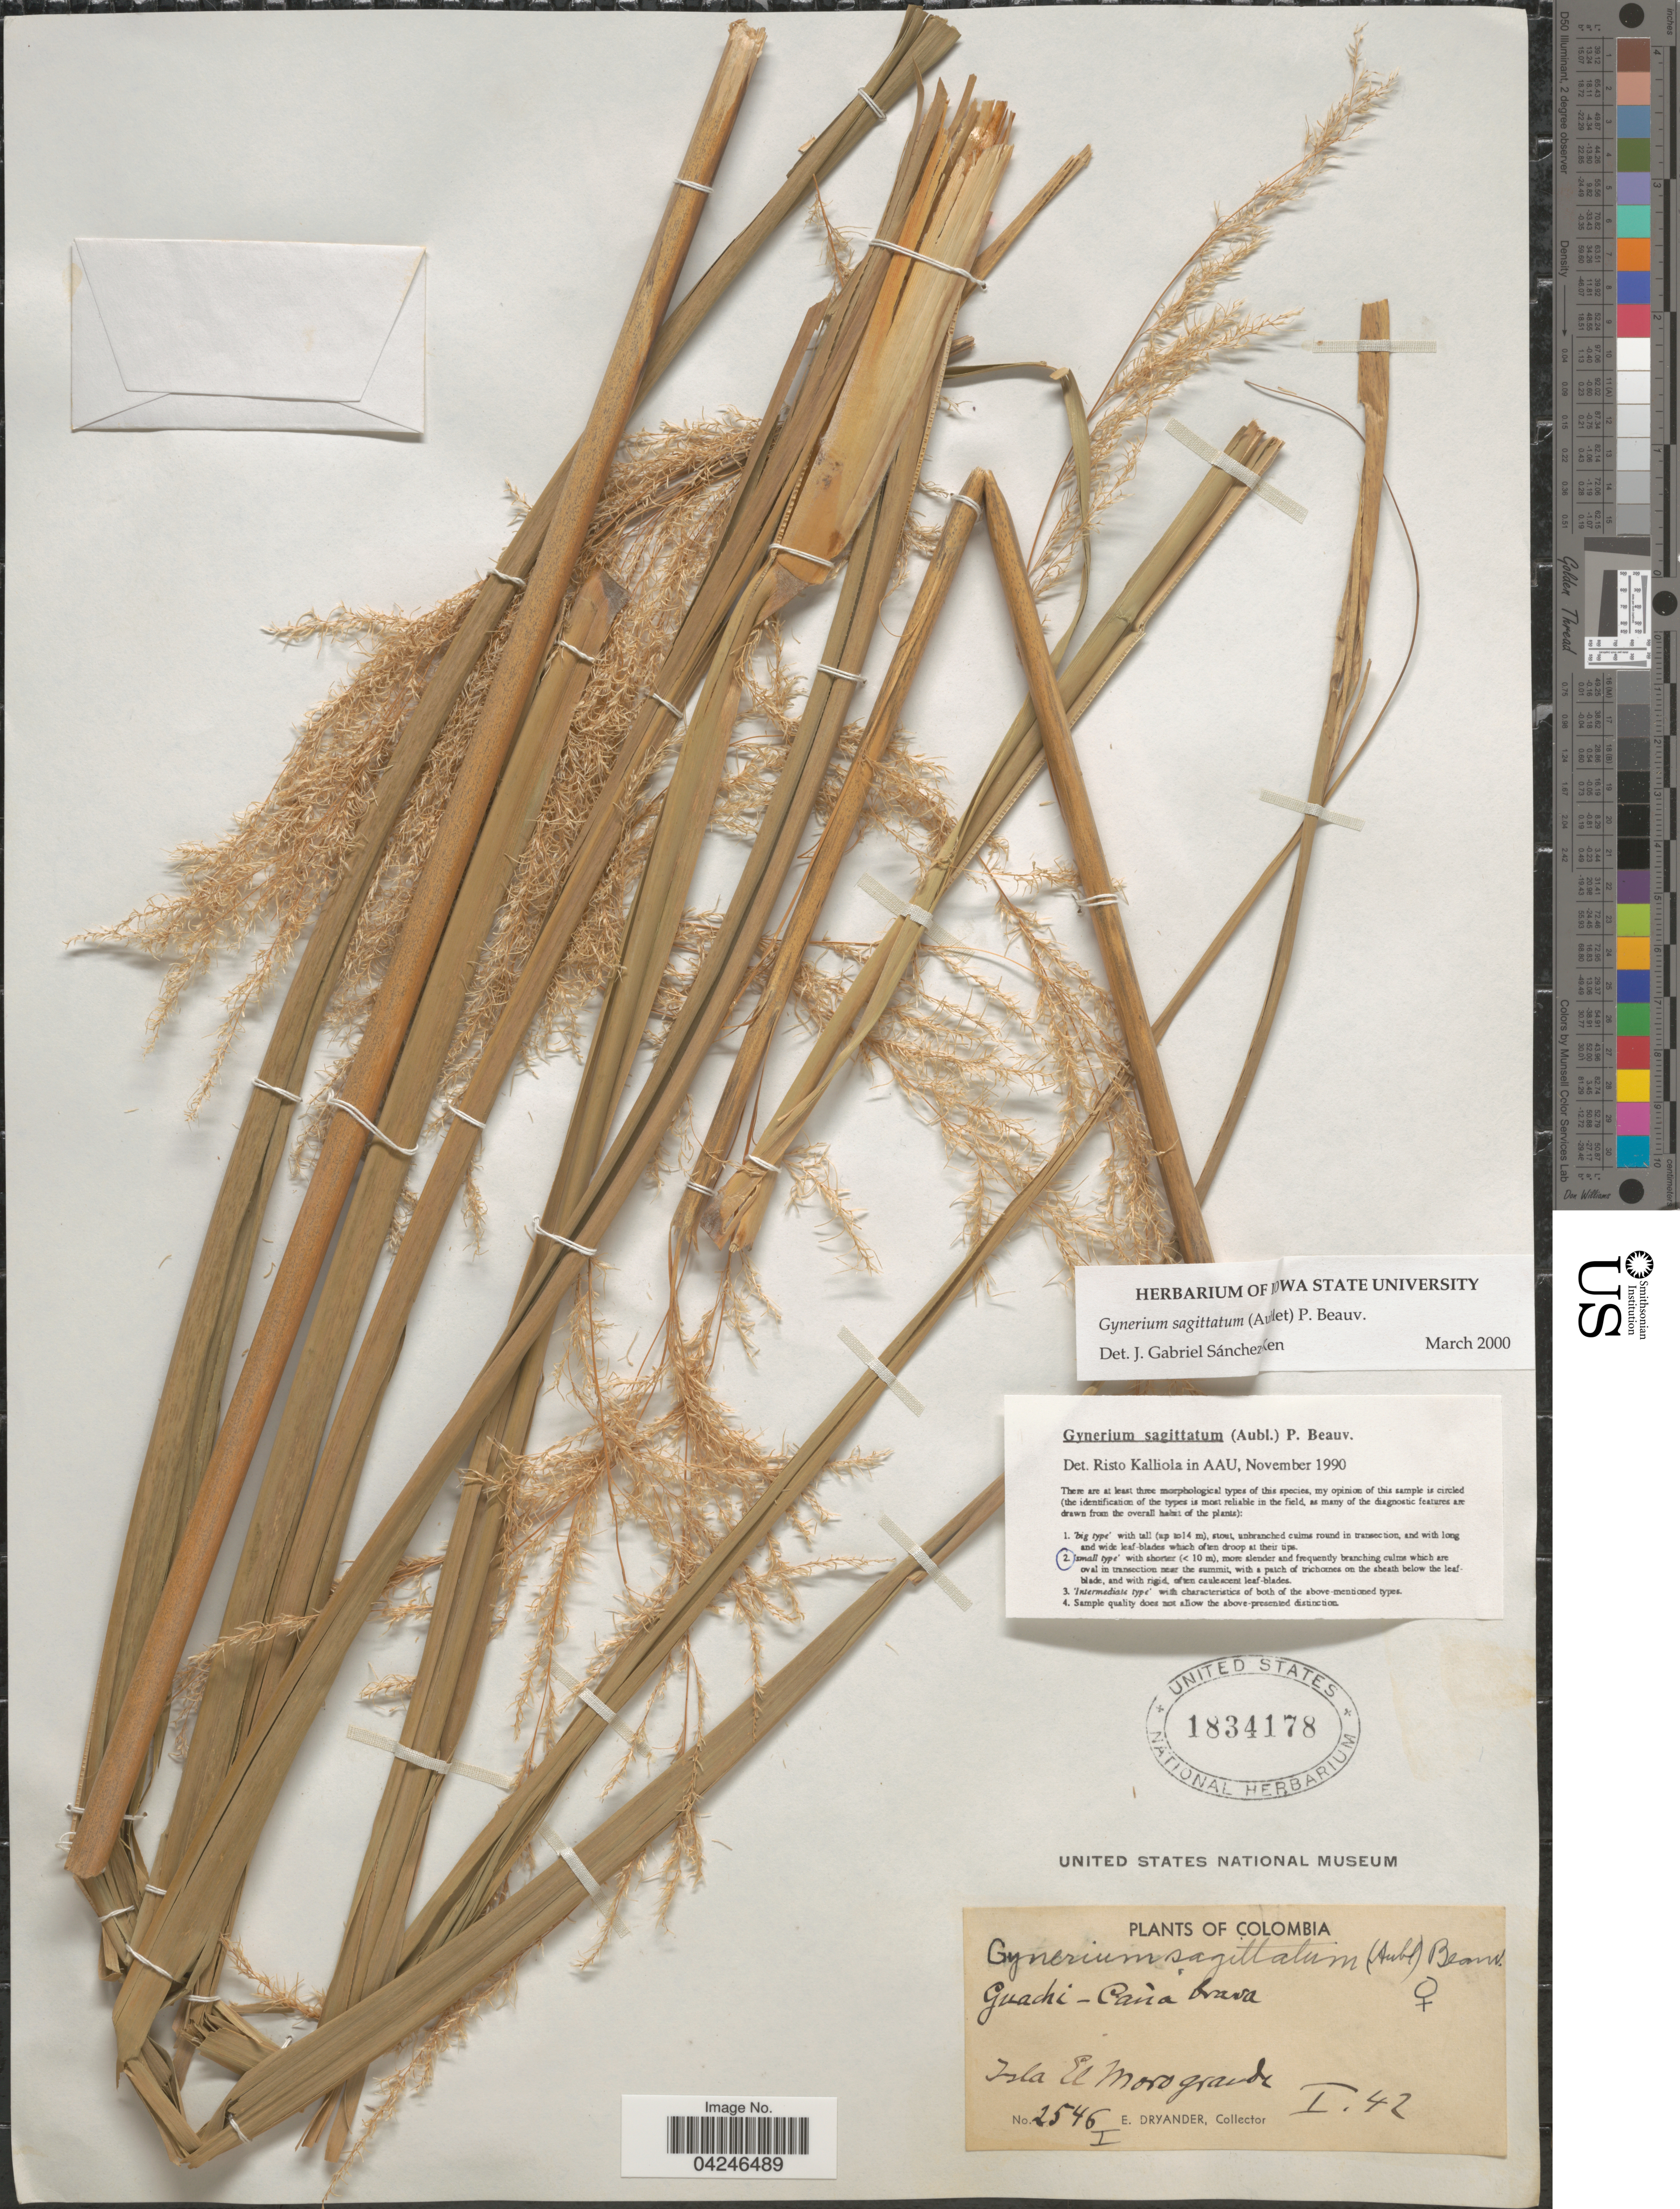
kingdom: Plantae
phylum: Tracheophyta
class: Liliopsida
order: Poales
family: Poaceae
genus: Gynerium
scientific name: Gynerium sagittatum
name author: (Aubl.) P. Beauv.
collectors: E. Dryander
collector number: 2546I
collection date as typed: Transcribed d/m/y: /1/42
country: Colombia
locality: Isla El Morogrande.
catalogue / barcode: US 1834178